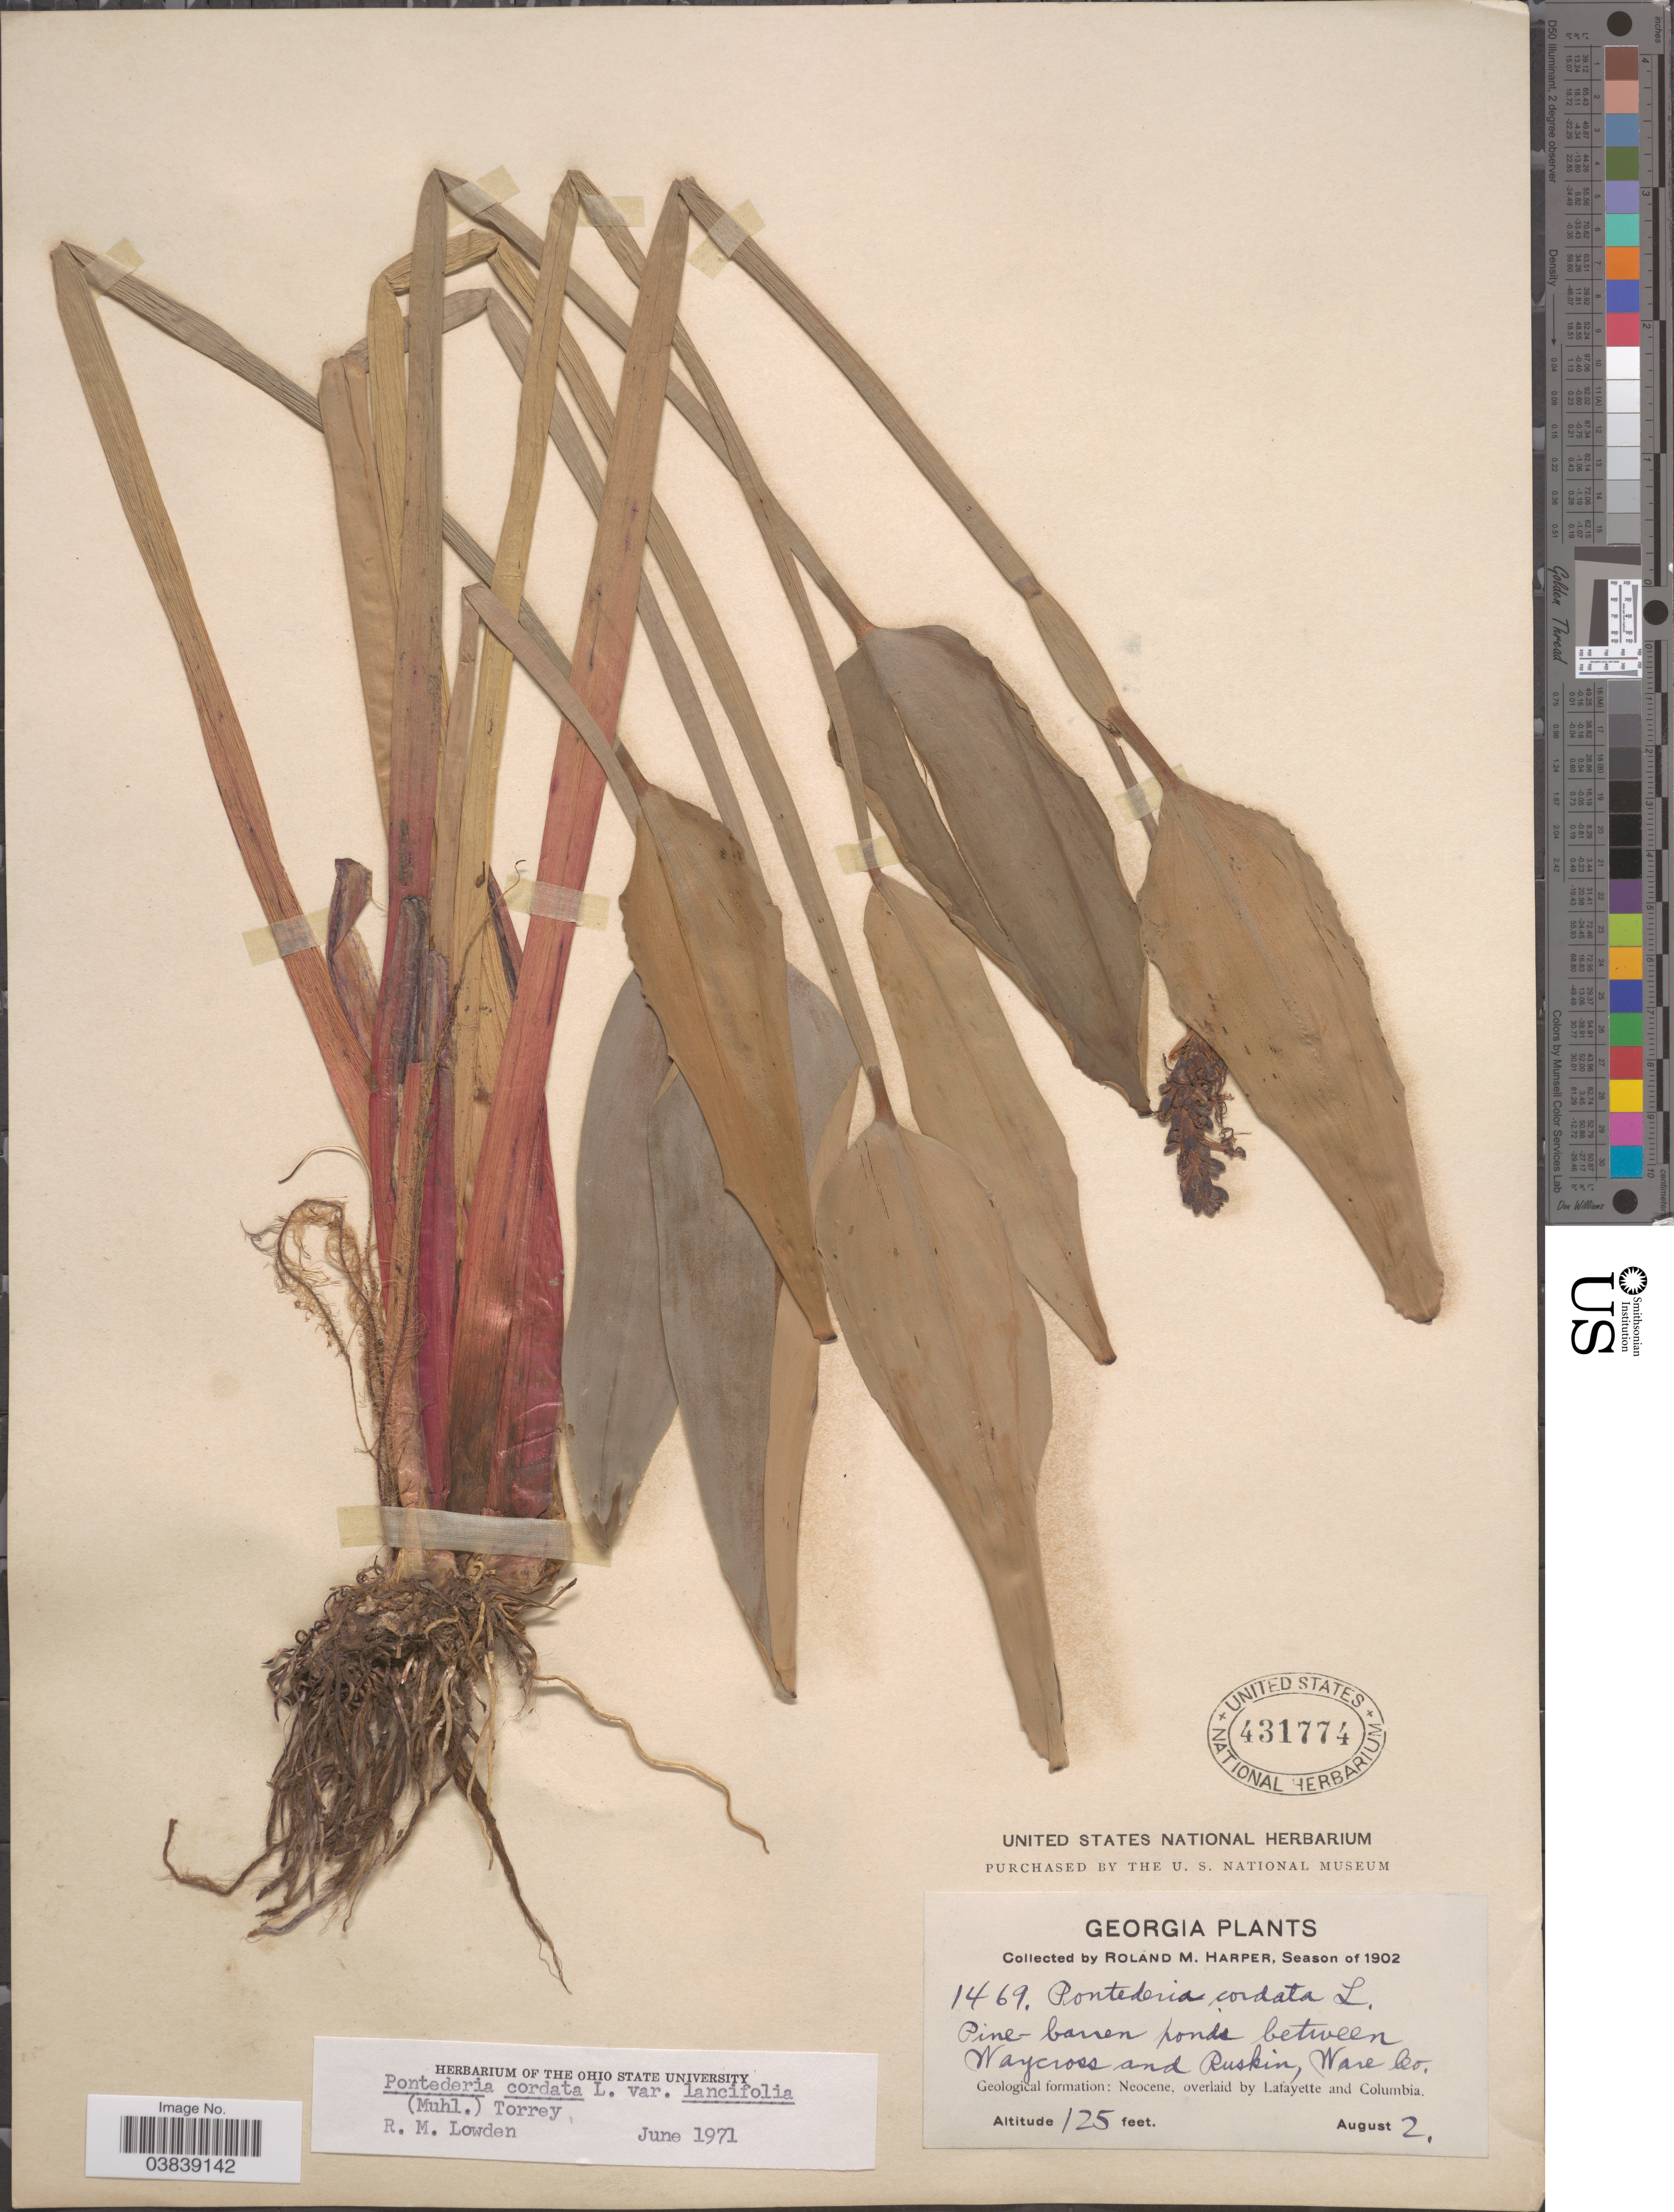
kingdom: Plantae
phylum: Tracheophyta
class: Liliopsida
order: Commelinales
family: Pontederiaceae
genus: Pontederia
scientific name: Pontederia cordata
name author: L.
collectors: R. M. Harper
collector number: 1469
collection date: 1902-08-02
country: United States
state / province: Georgia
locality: Between Waycross and Ruskin, Ware Co. Geological formation: Neocene, overlaid by Lafayette and Columbia.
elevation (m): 38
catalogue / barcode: US 431774